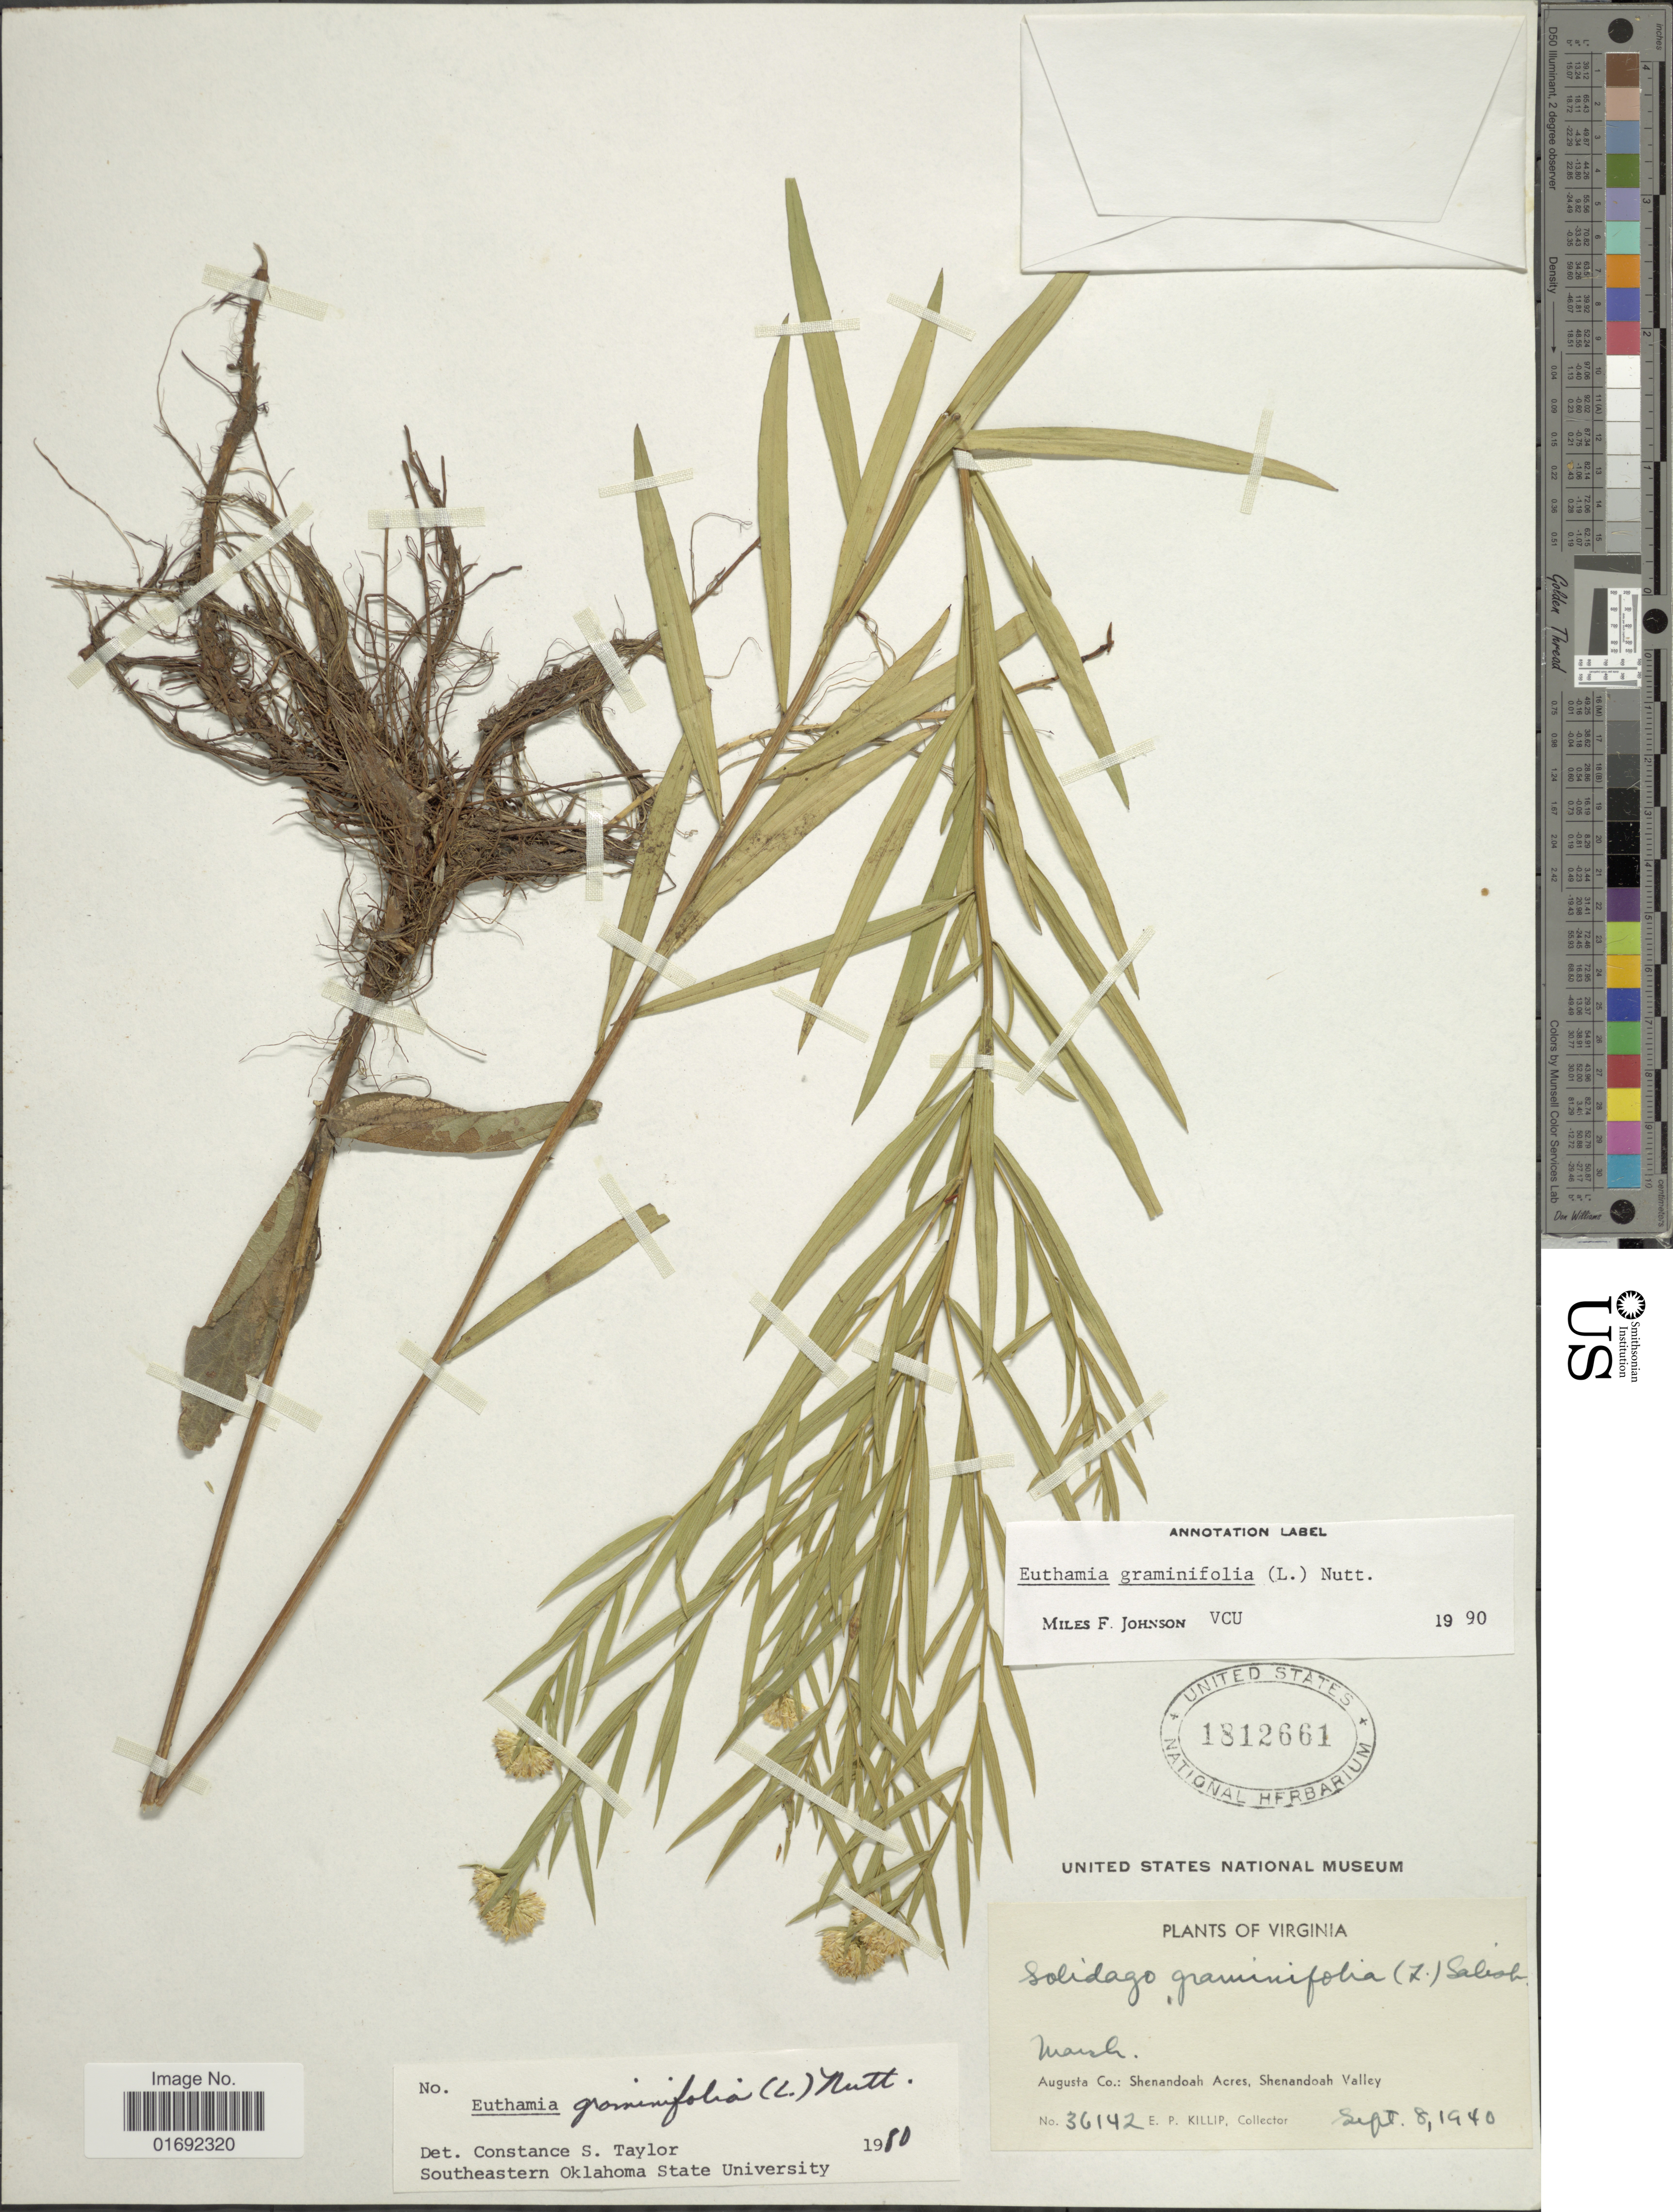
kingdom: Plantae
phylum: Tracheophyta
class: Magnoliopsida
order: Asterales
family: Asteraceae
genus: Euthamia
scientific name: Euthamia graminifolia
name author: (L.) Nutt.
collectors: E. P. Killip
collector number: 36142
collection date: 1940-09-08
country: United States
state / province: Virginia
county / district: Augusta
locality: Augusta Co., Shenandoah Acres, Shenandoah Valley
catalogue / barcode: US 1812661